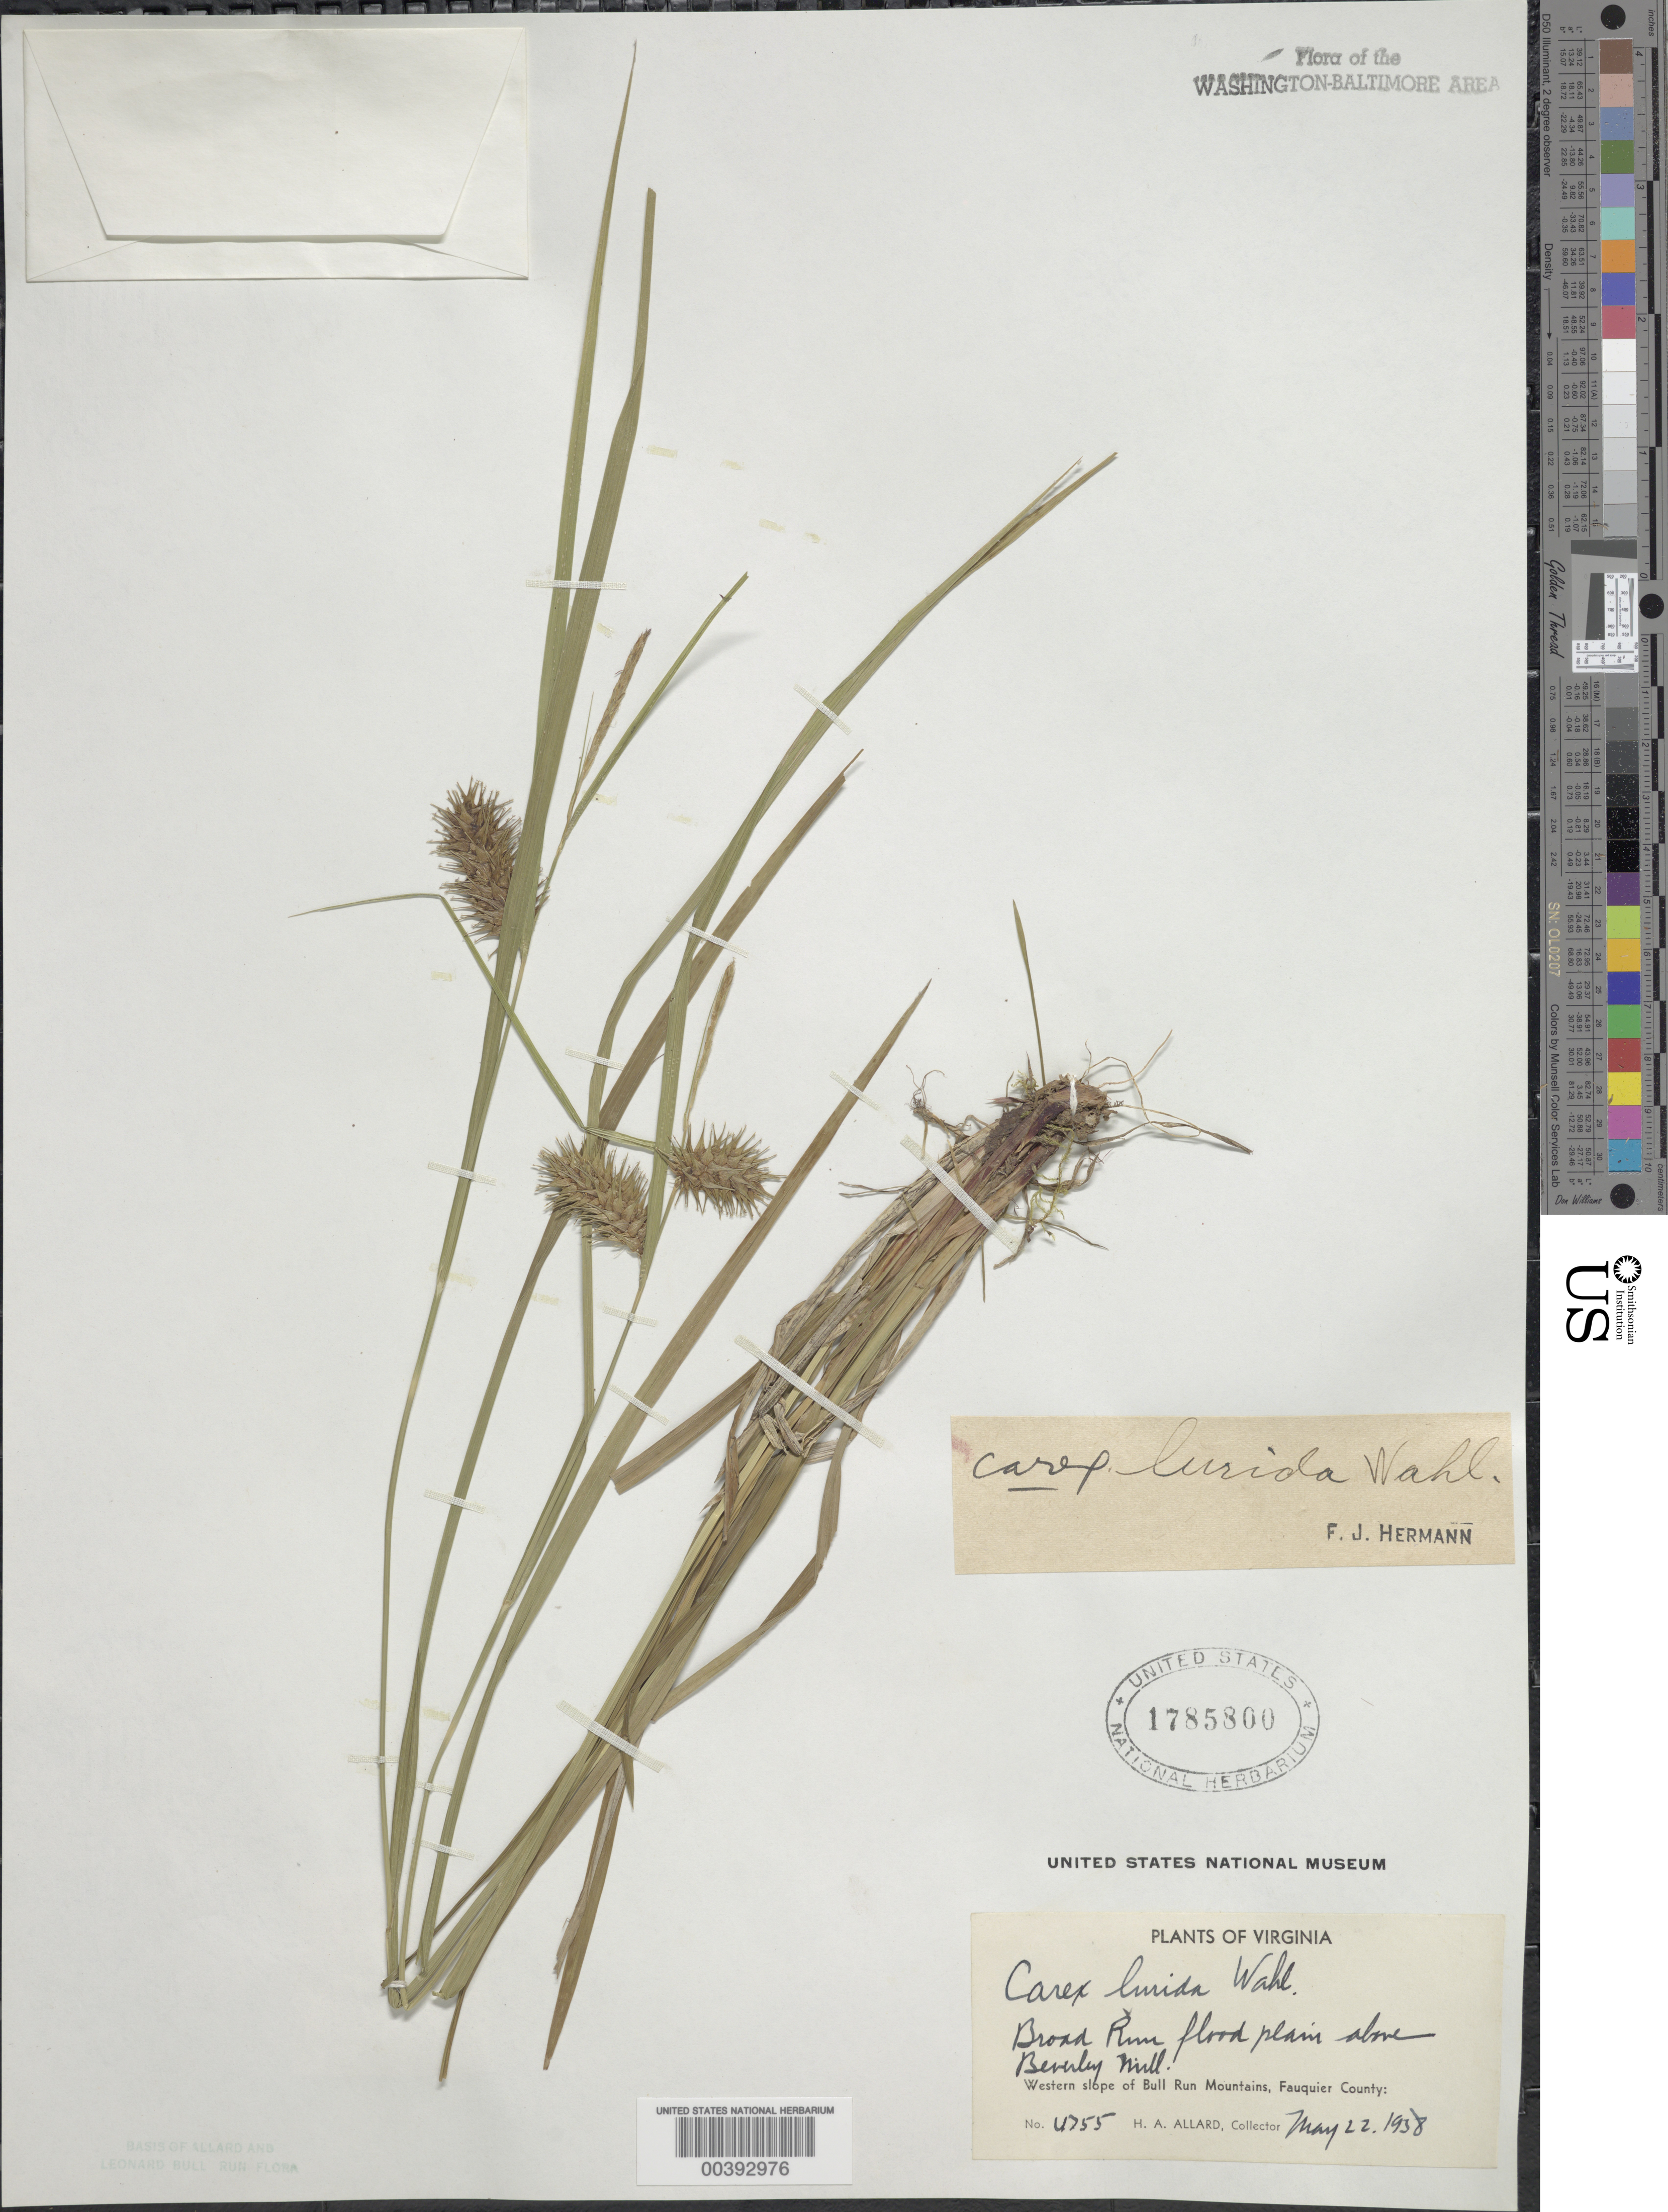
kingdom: Plantae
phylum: Tracheophyta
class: Liliopsida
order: Poales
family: Cyperaceae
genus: Carex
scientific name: Carex lurida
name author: Wahlenb.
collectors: H. A. Allard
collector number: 4755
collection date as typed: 22 May 1938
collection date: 1938-05-22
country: United States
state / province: Virginia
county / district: Fauquier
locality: Broad Run above Beverley Mill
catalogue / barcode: US 1785800